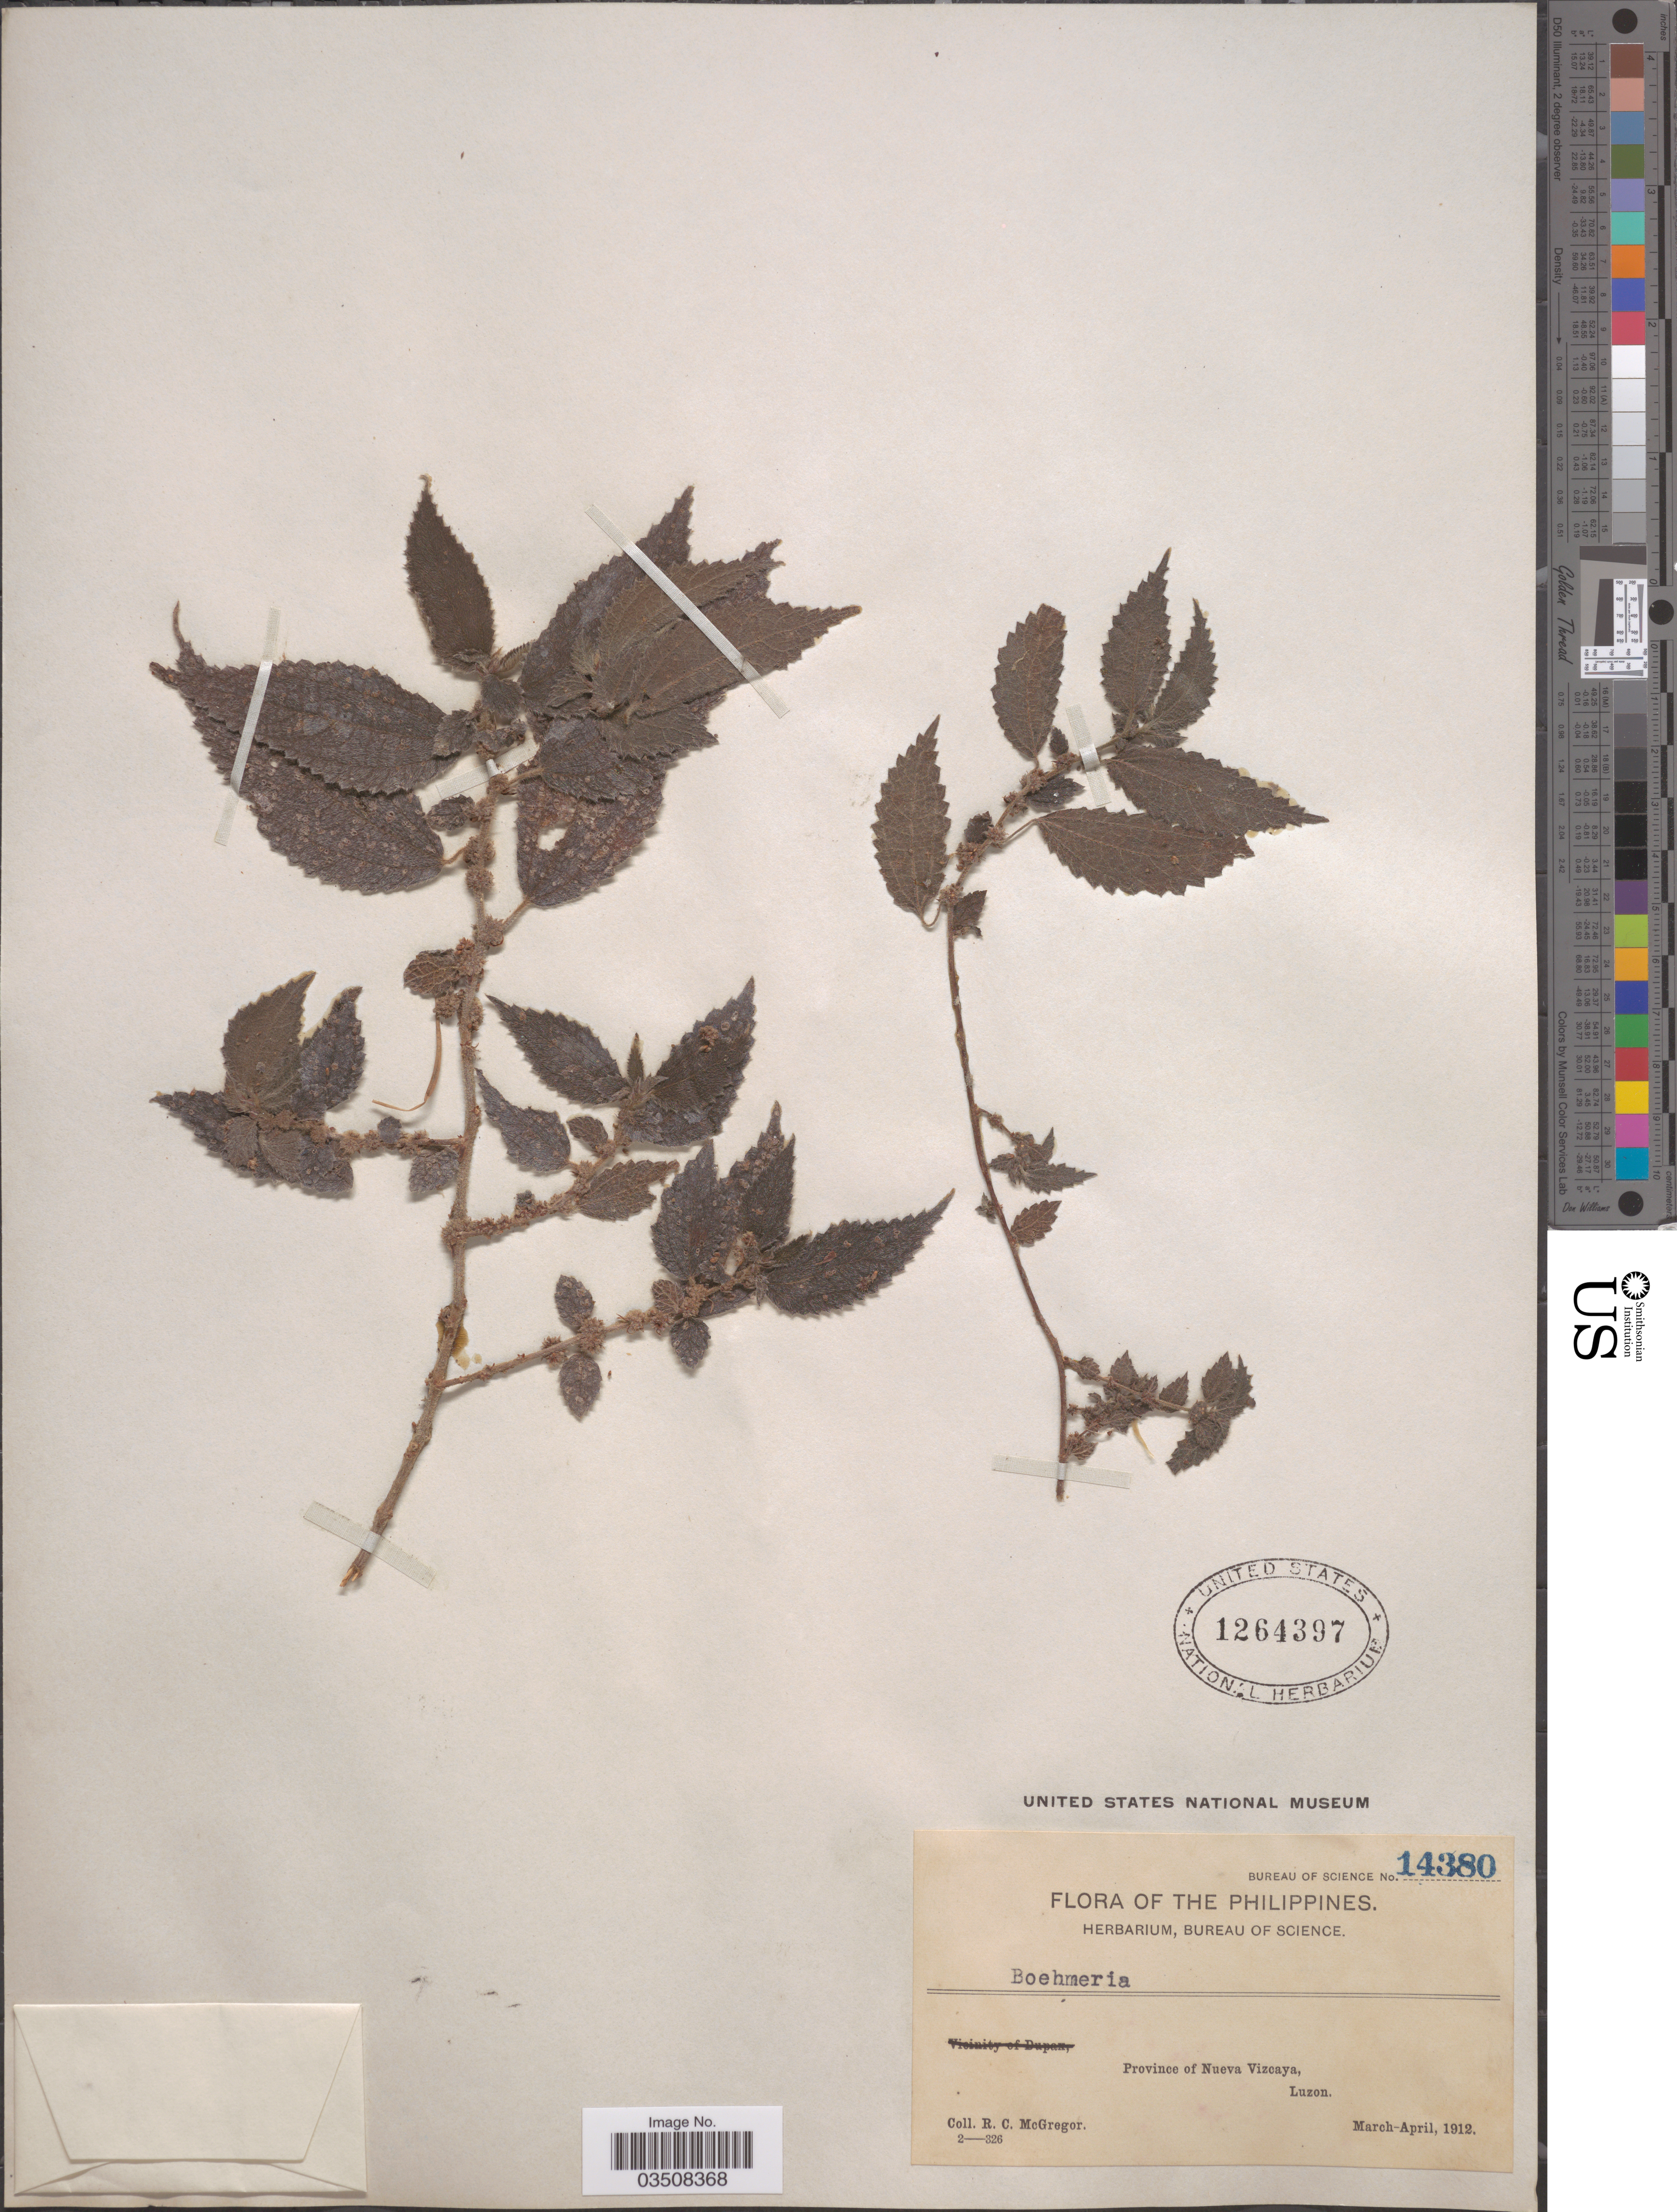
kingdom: Plantae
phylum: Tracheophyta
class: Magnoliopsida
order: Rosales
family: Urticaceae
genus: Boehmeria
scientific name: Boehmeria sp.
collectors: R. C. McGregor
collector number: Bureau of Science 14380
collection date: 1912-03/1912-04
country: Philippines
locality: Province of Nueva Vizcaya, Luzon.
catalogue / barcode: US 1264397